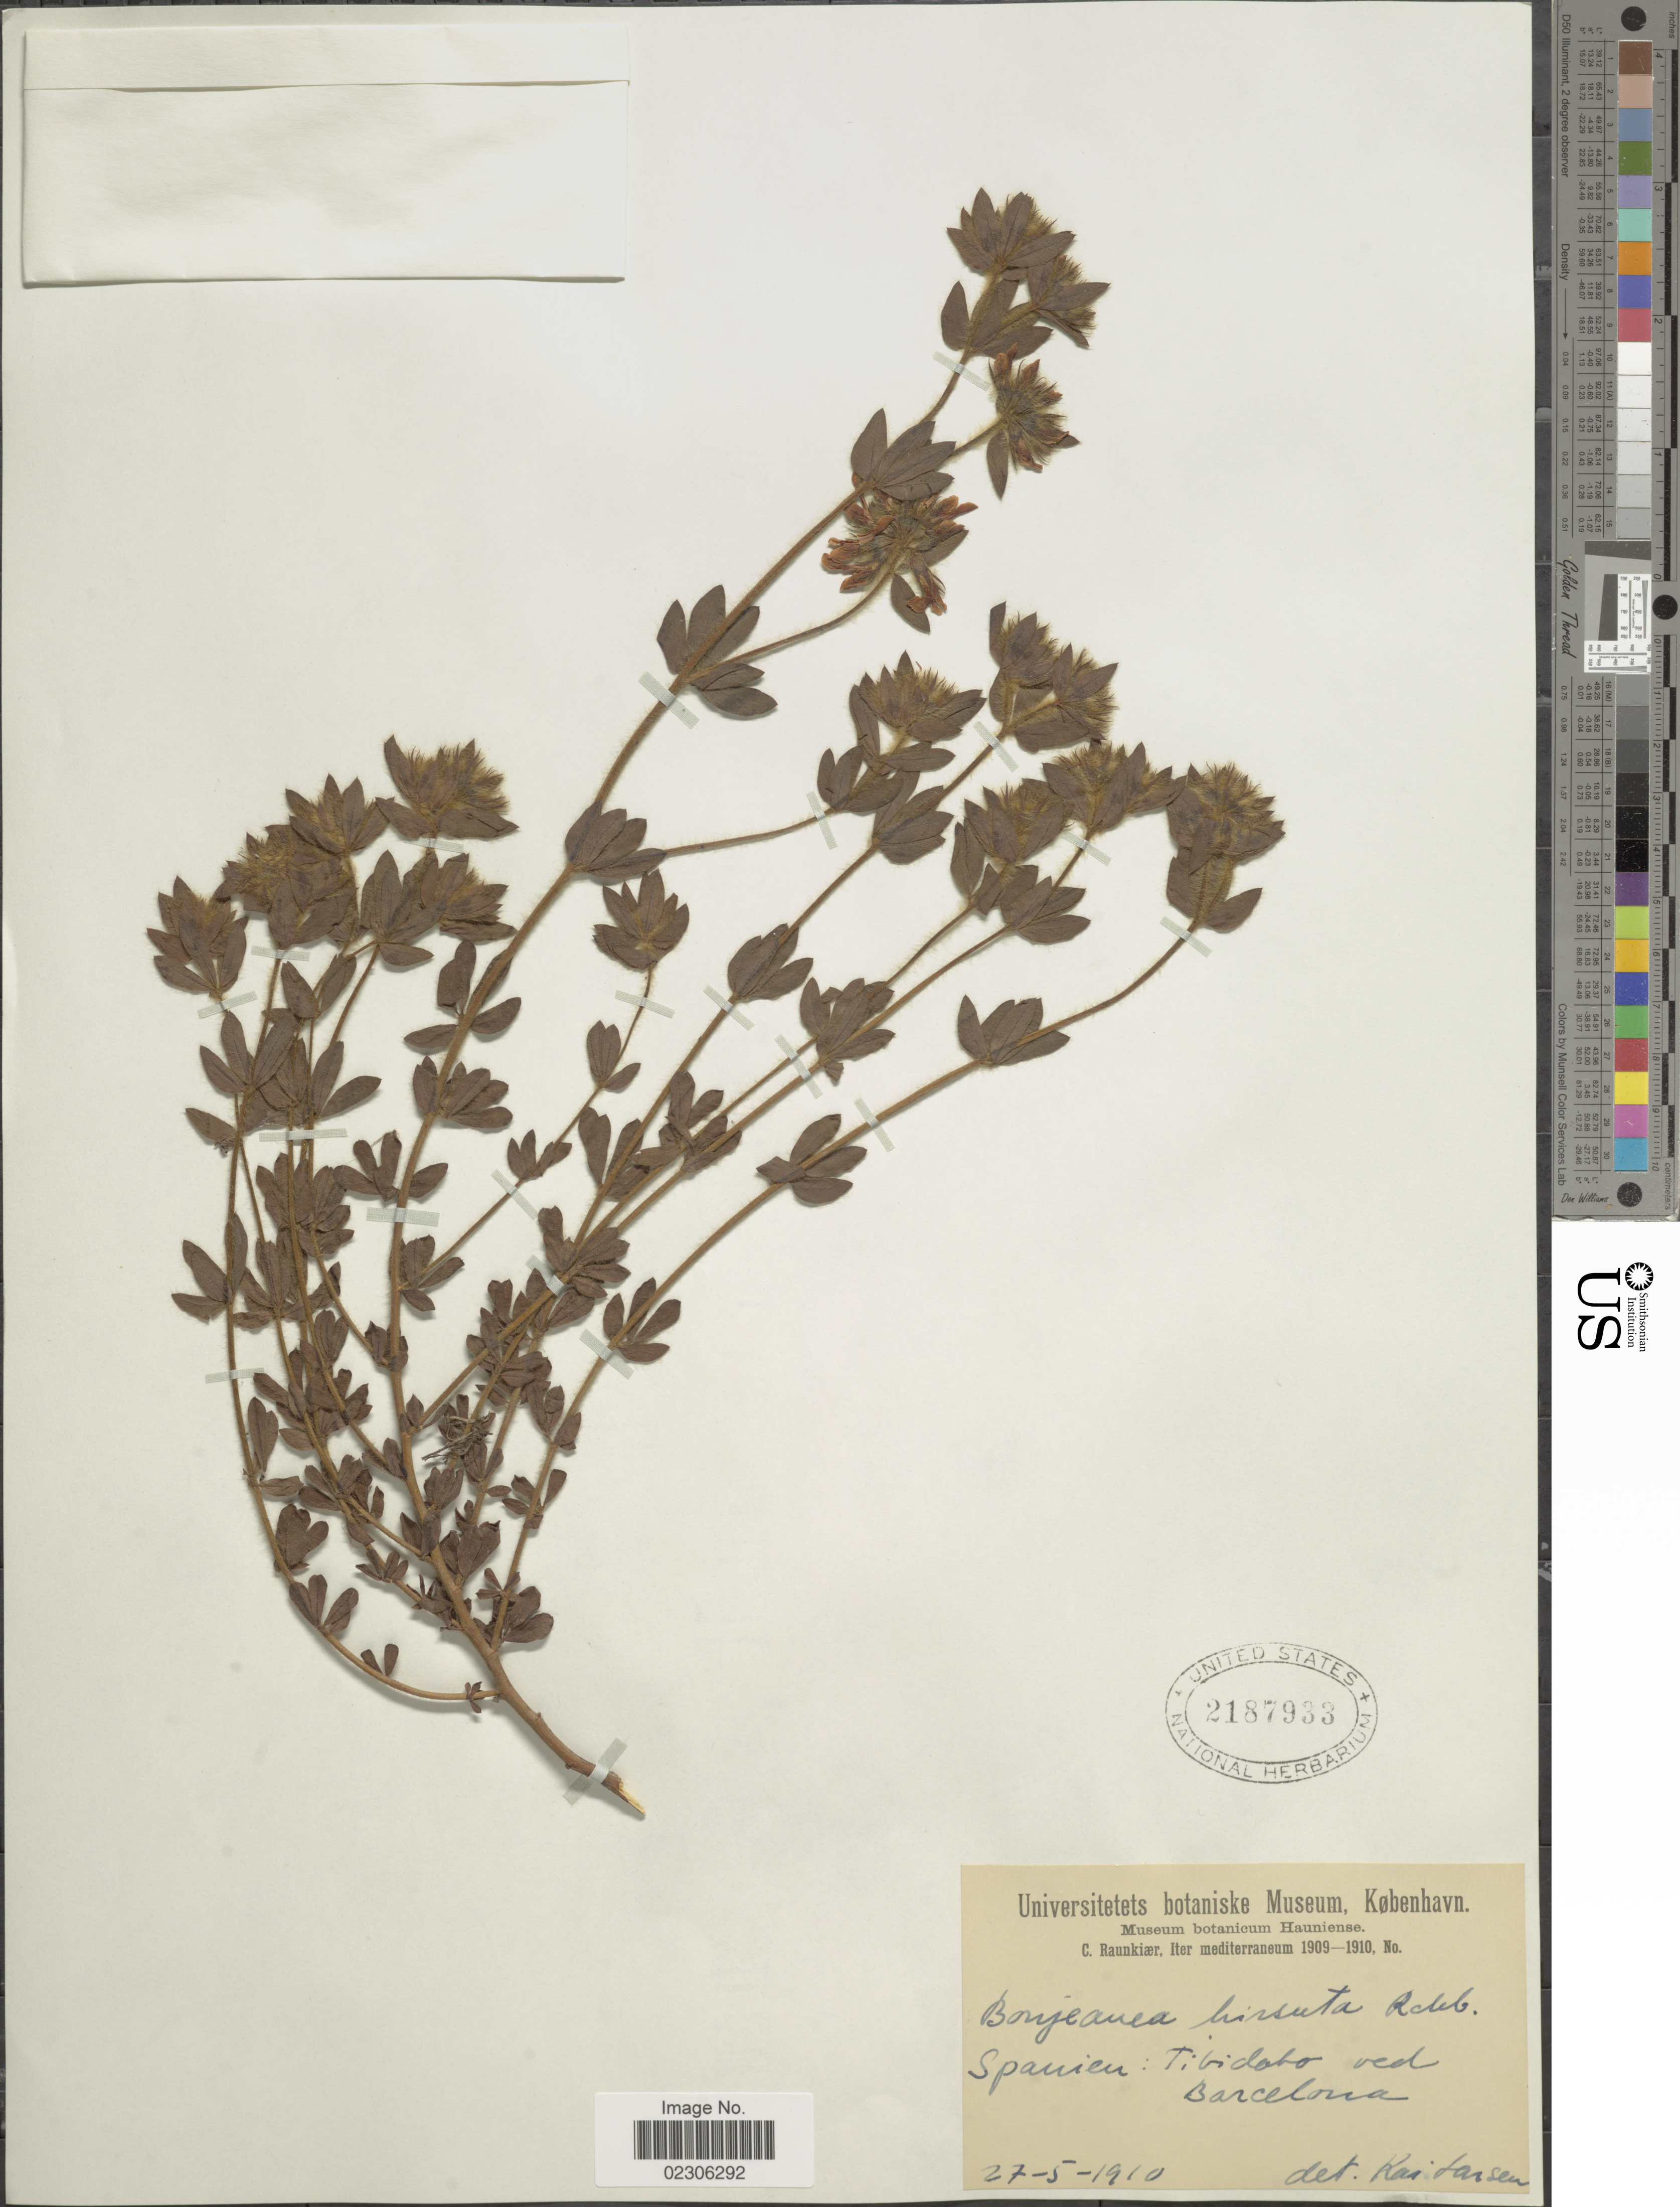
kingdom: Plantae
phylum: Tracheophyta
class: Magnoliopsida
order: Fabales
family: Fabaceae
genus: Dorycnium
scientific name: Dorycnium hirsutum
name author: (L.) Ser.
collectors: C. Raunkier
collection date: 1910-05-27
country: Spain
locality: Spanien: Tibidabo ved Barcelona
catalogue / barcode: US 2187933